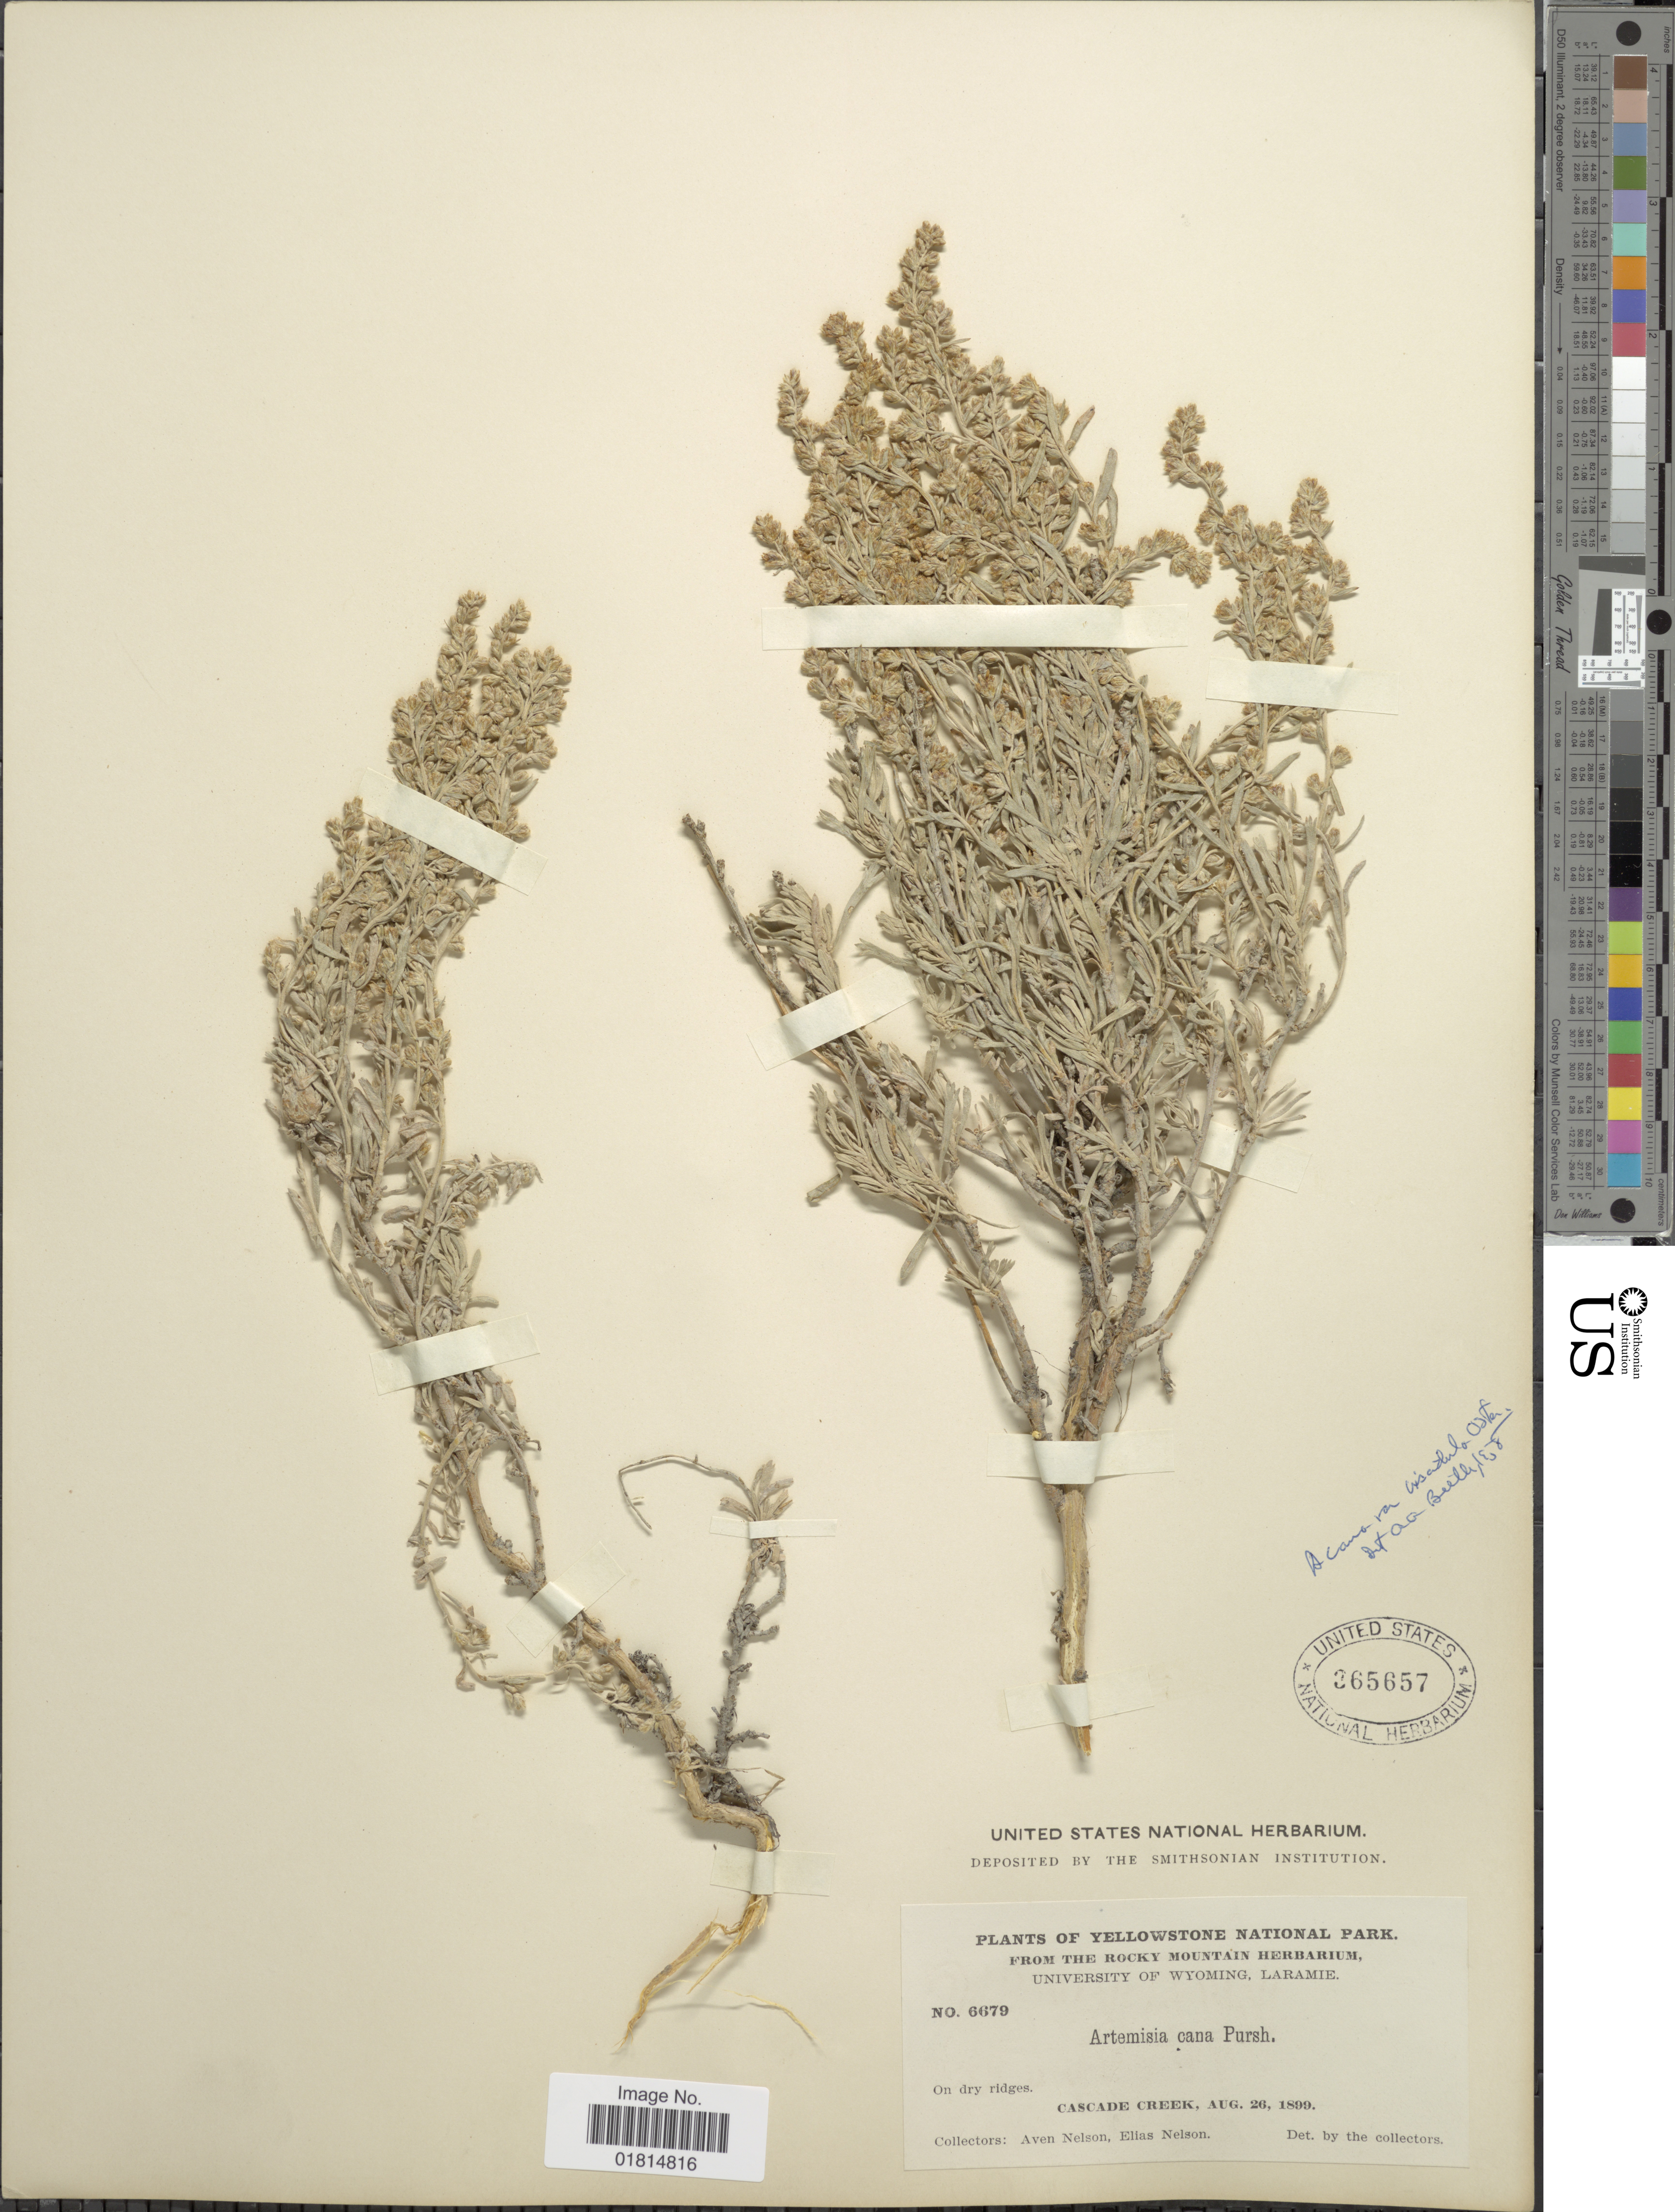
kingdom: Plantae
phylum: Tracheophyta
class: Magnoliopsida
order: Asterales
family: Asteraceae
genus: Artemisia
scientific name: Artemisia cana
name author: Pursh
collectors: A. Nelson & E. Nelson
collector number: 6679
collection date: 1899-08-26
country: United States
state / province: Wyoming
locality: Yellowstone National Park. On dry ridges. Cascade Creek.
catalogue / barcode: US 365657